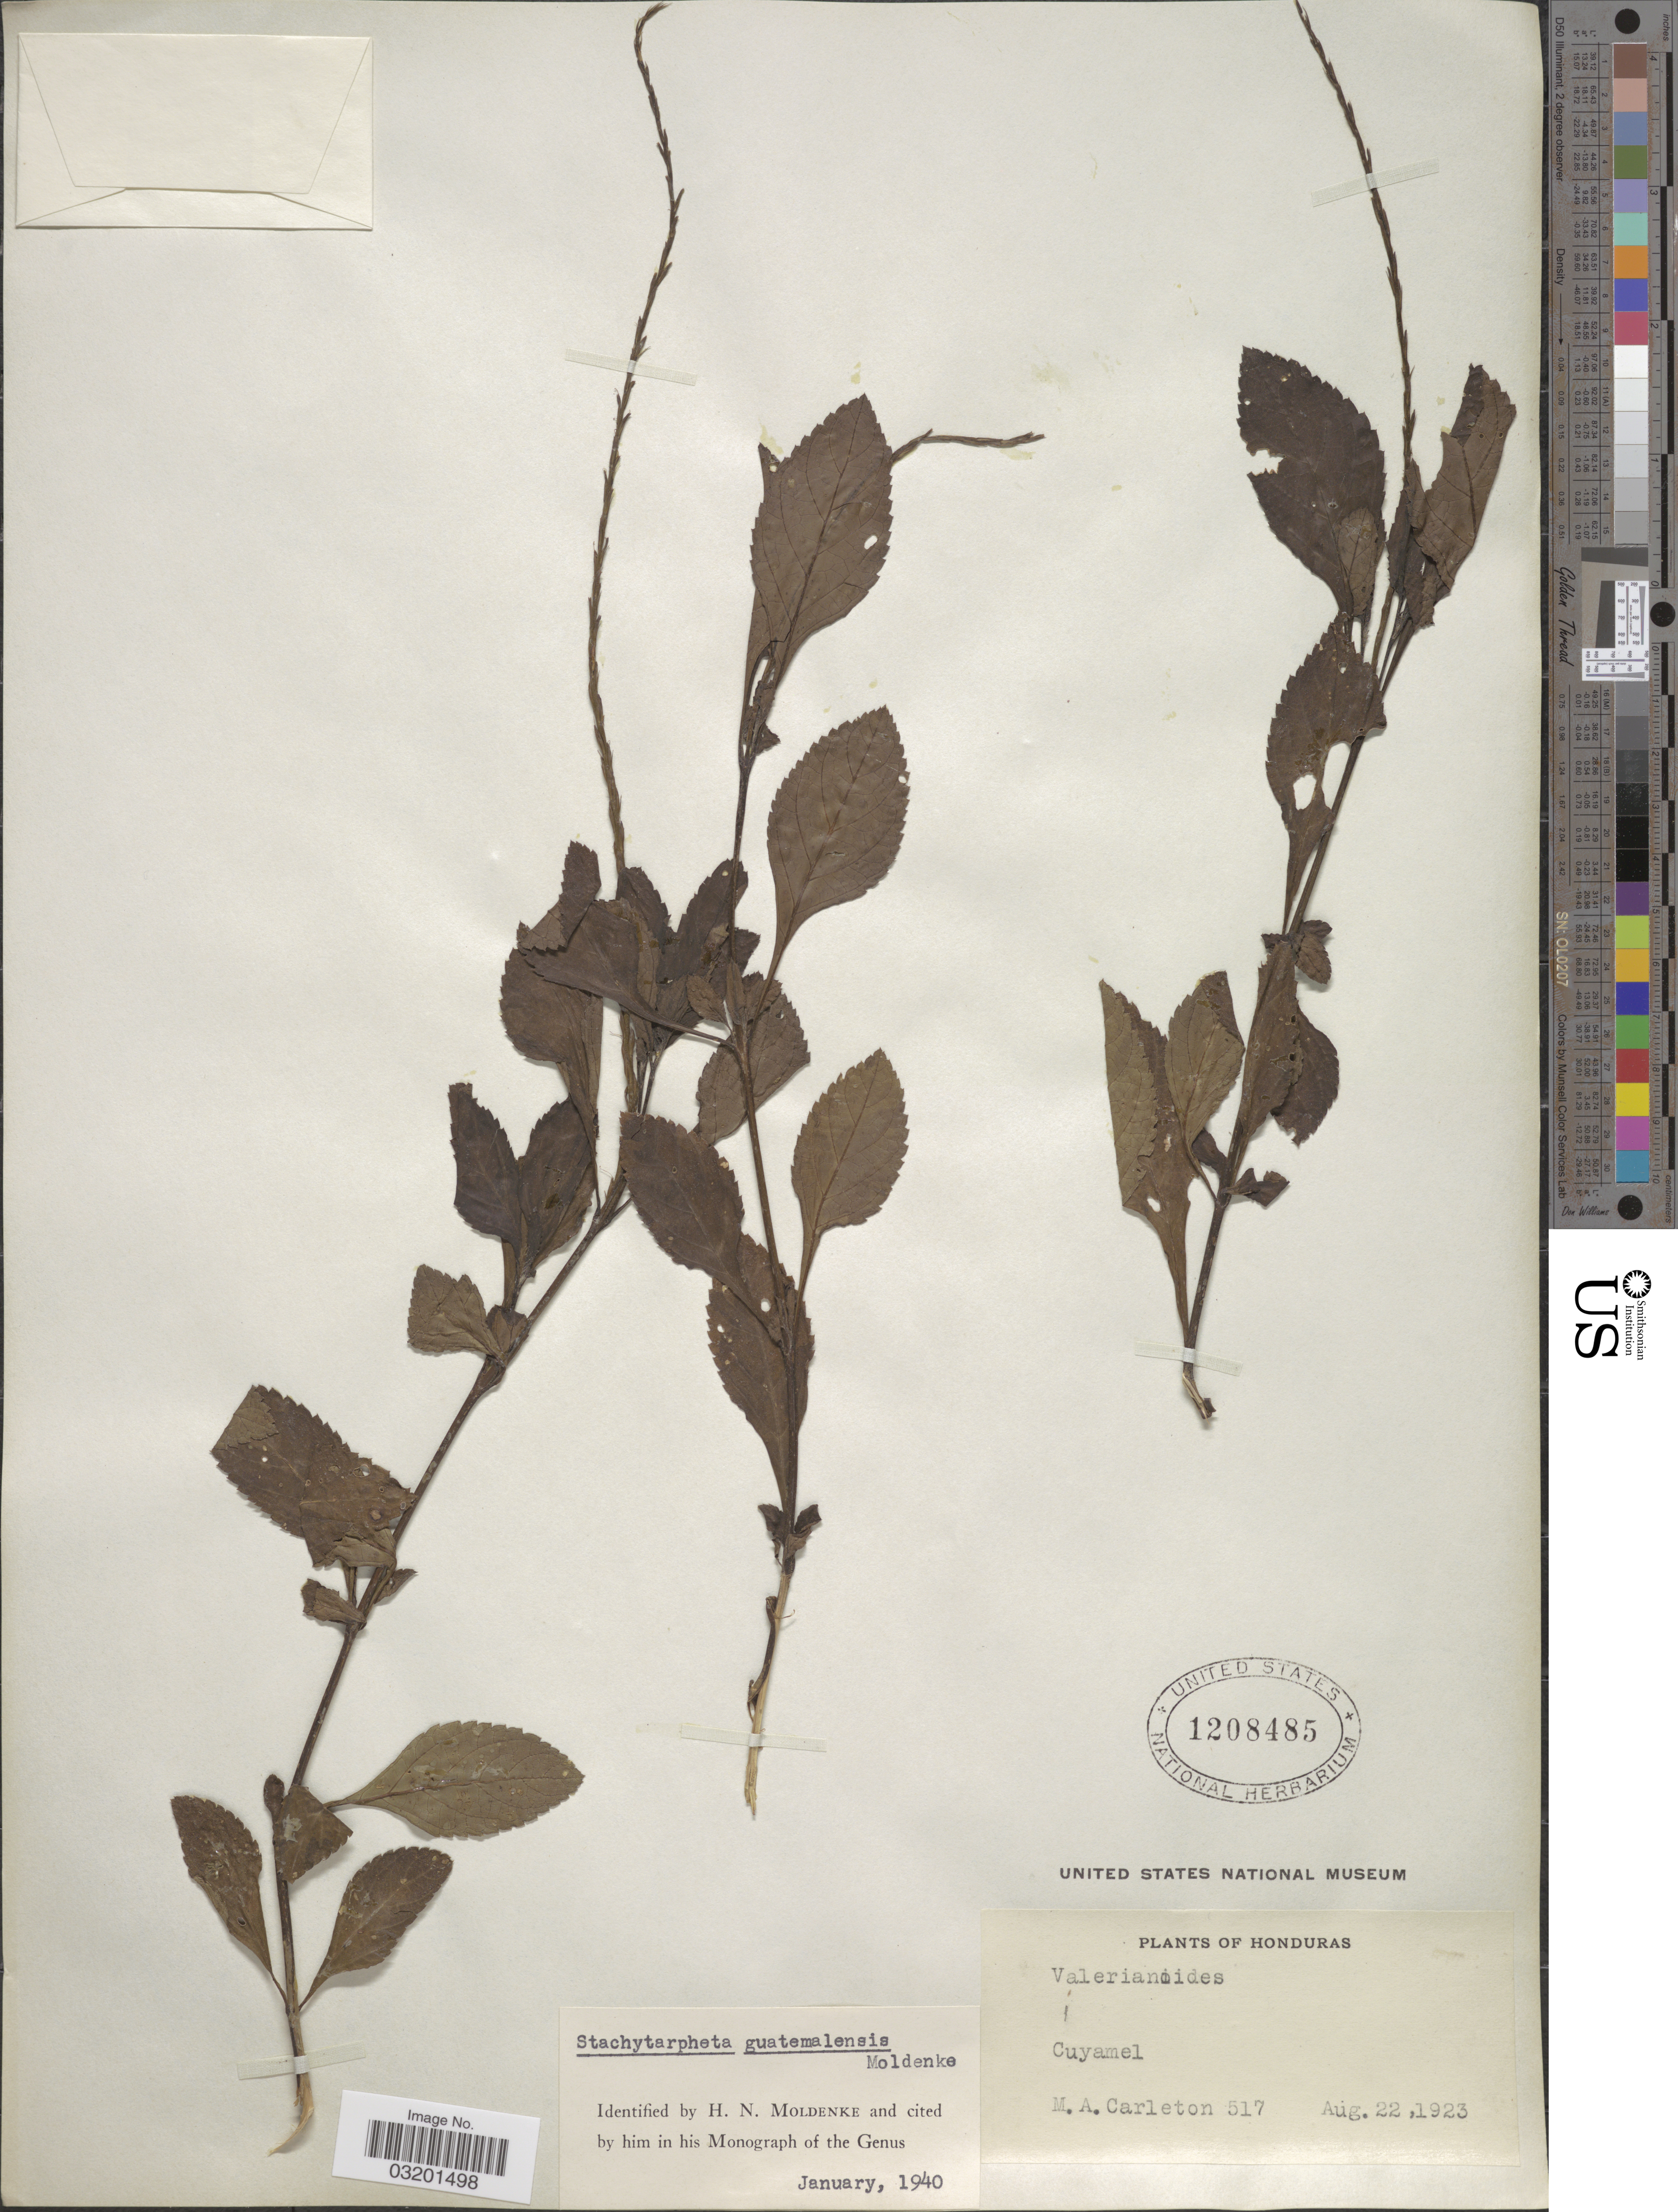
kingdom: Plantae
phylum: Tracheophyta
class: Magnoliopsida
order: Lamiales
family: Verbenaceae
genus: Stachytarpheta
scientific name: Stachytarpheta guatemalensis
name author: Moldenke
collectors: M. A. Carleton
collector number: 517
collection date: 1923-08-22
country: Honduras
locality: Cuyamel.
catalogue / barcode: US 1208485